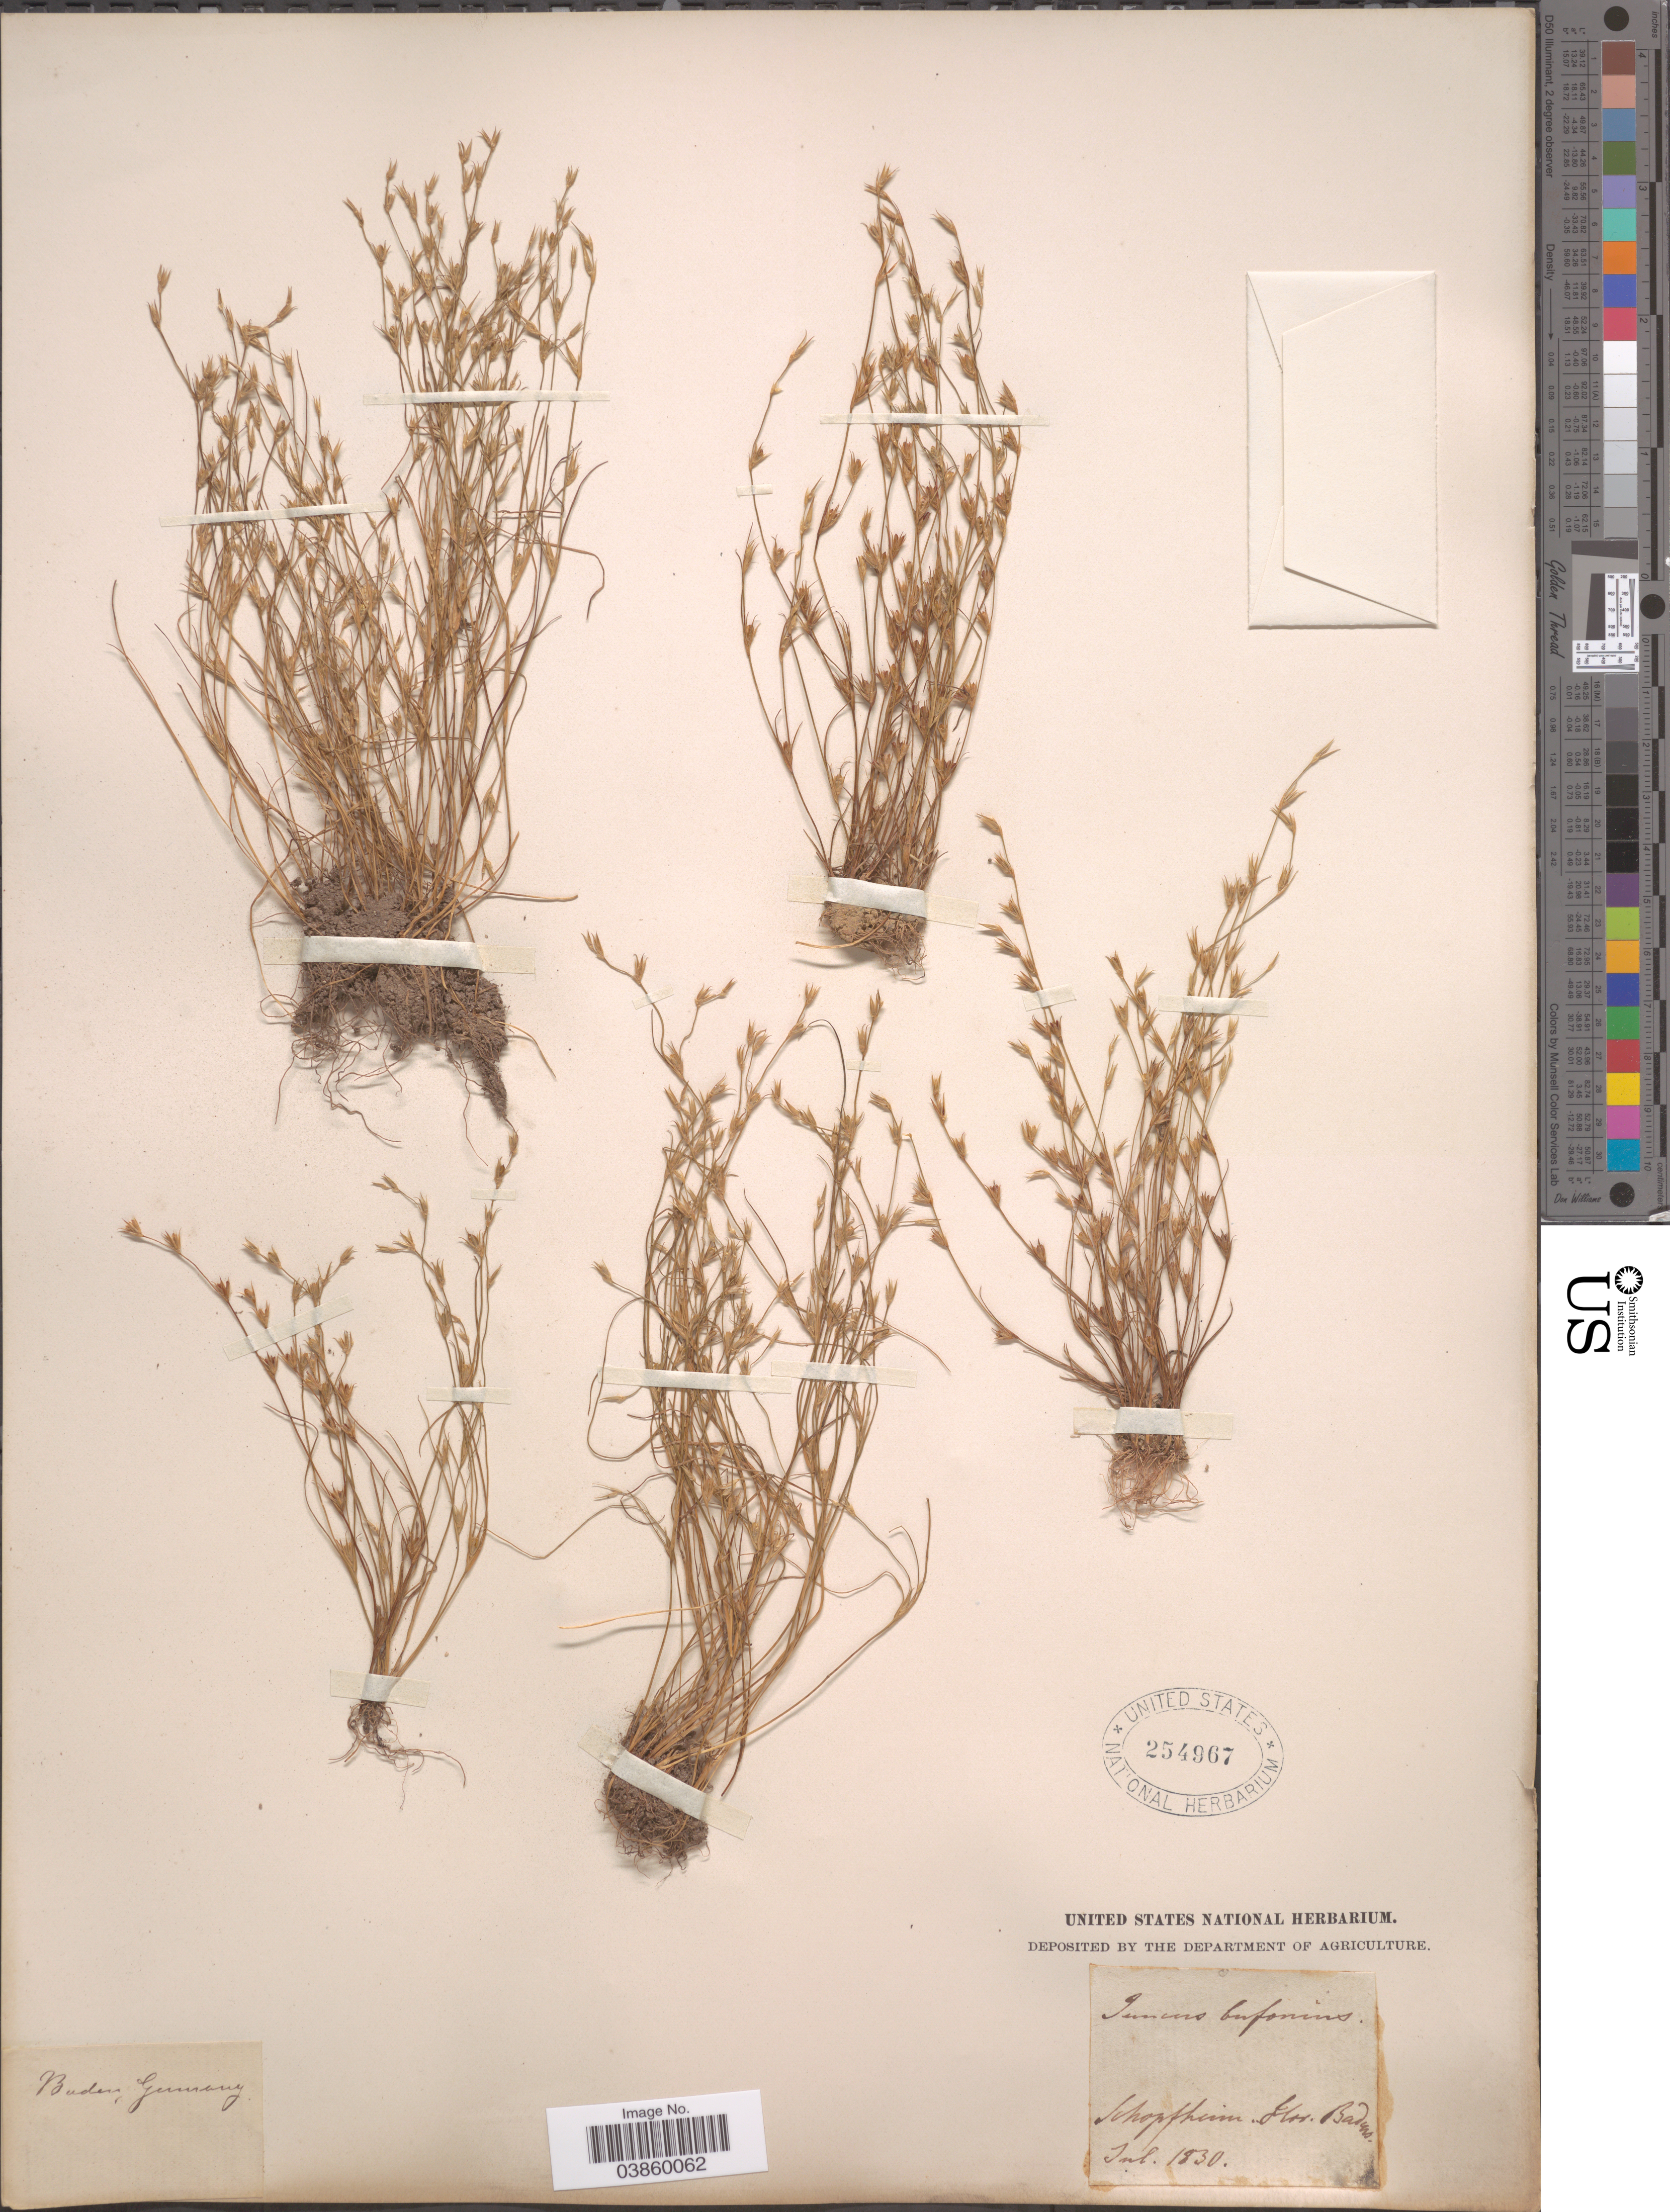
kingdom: Plantae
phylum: Tracheophyta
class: Liliopsida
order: Poales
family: Juncaceae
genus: Juncus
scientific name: Juncus bufonius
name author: L.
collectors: Schopfheine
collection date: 1830-07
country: Germany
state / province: Baden-Württemberg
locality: Badens.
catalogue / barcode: US 254967